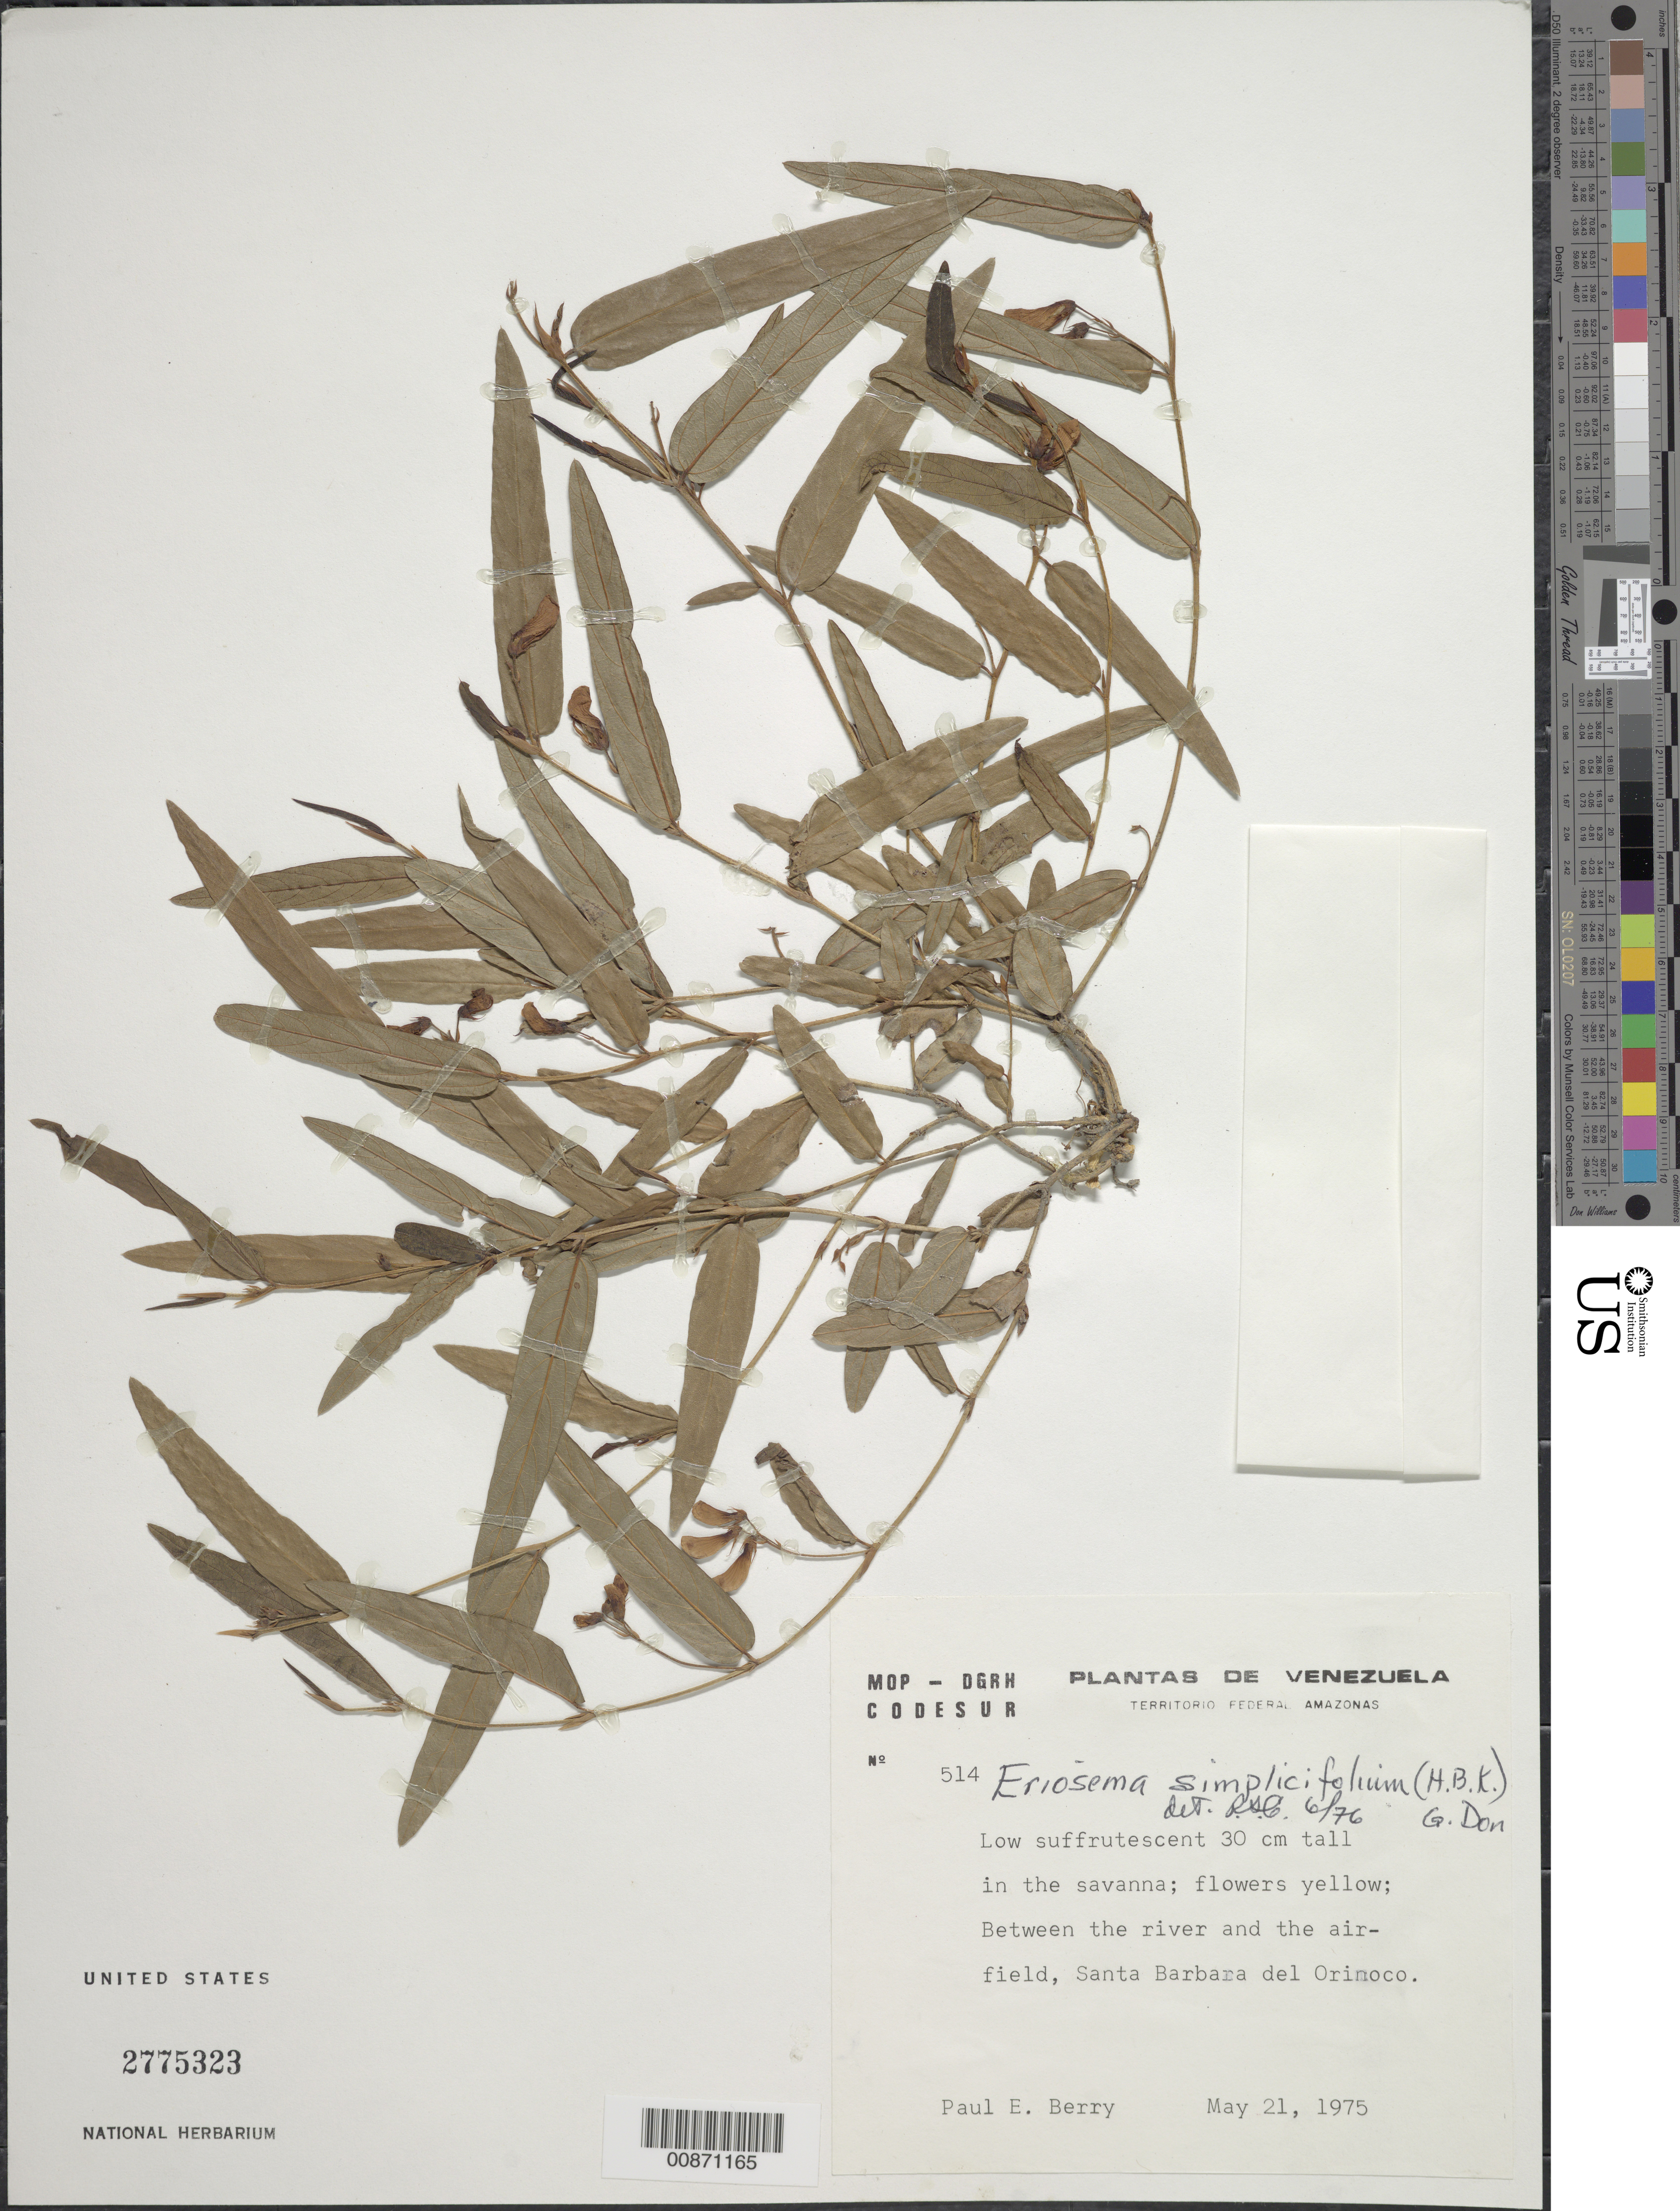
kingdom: Plantae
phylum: Tracheophyta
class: Magnoliopsida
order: Fabales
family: Fabaceae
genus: Eriosema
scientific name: Eriosema simplicifolium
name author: (Kunth) G. Don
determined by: Cowan, R. S.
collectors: P. E. Berry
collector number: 514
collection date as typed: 21-May-75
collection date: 1975-05-21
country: Venezuela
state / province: Amazonas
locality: Santa Barbara del Orinoco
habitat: Savanna, between river and airfield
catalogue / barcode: US 2775323